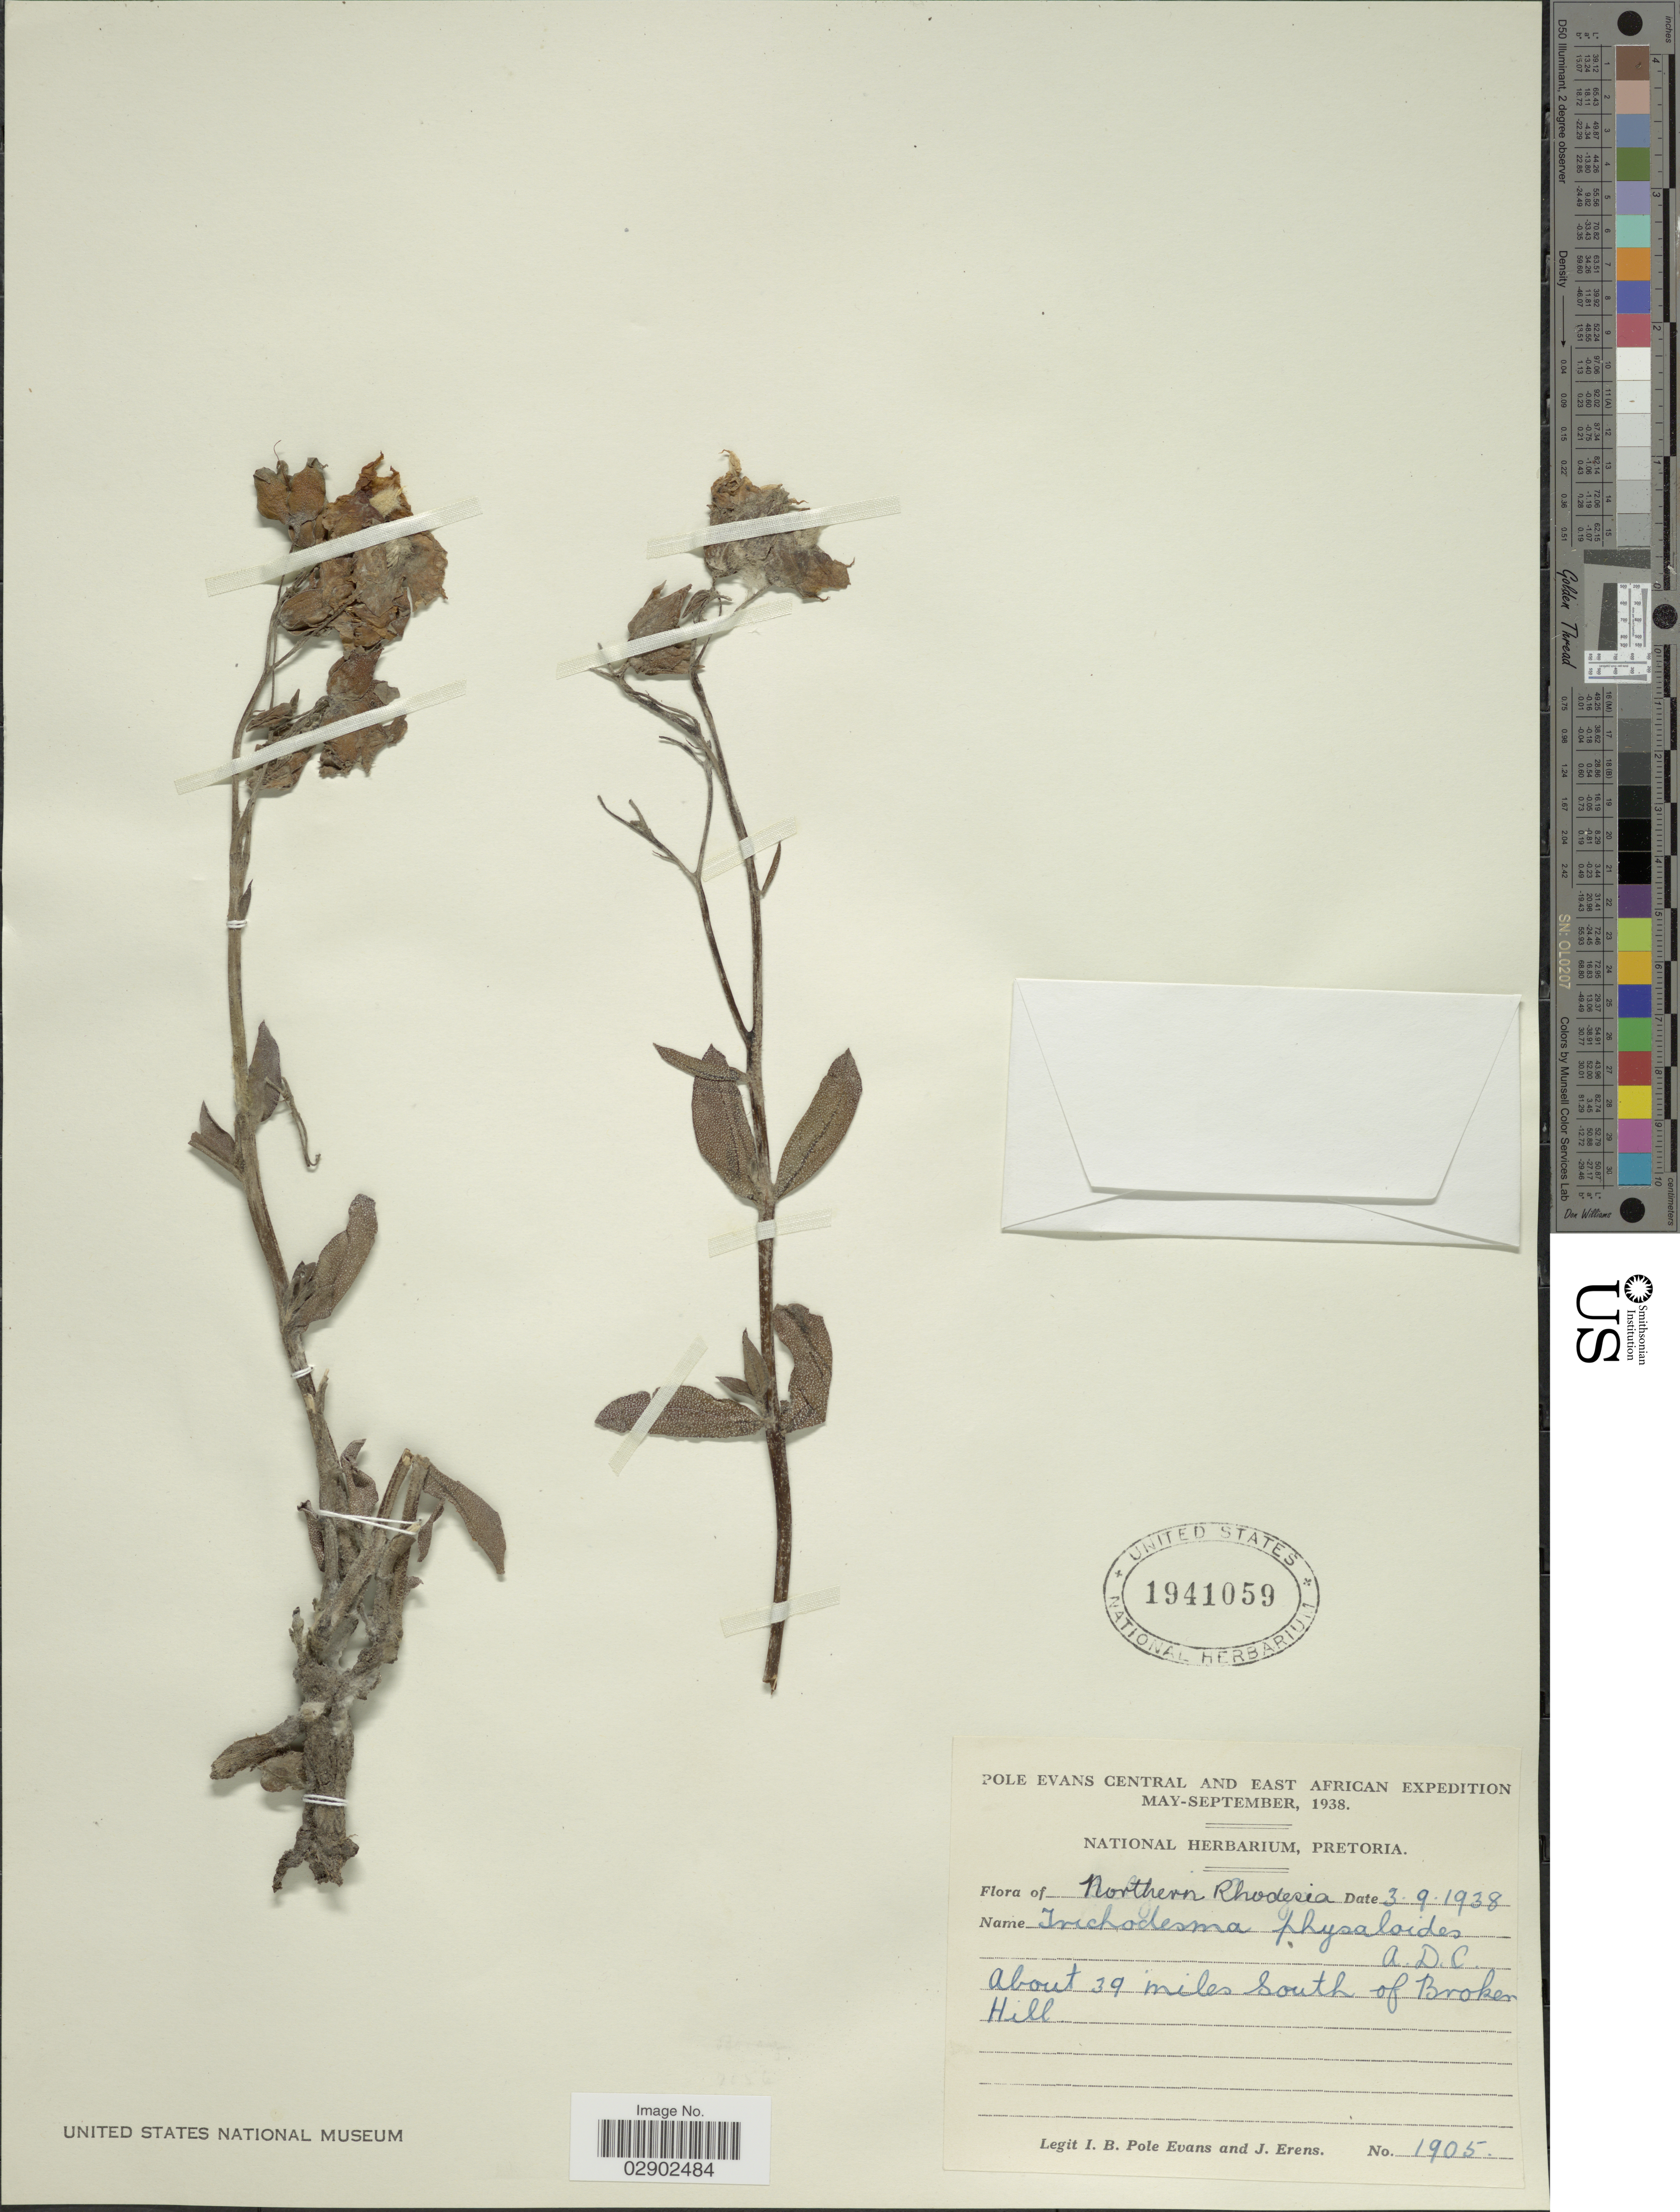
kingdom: Plantae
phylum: Tracheophyta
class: Magnoliopsida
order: Boraginales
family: Boraginaceae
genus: Trichodesma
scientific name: Trichodesma physaloides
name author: (Fenzl) A. DC.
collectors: I. B. Pole-Evans & J. Erens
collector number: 1905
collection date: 1938-09-03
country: Zambia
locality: Central and East African. Northern Rhodesia. About 39 miles south of Broken Hill.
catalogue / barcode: US 1941059